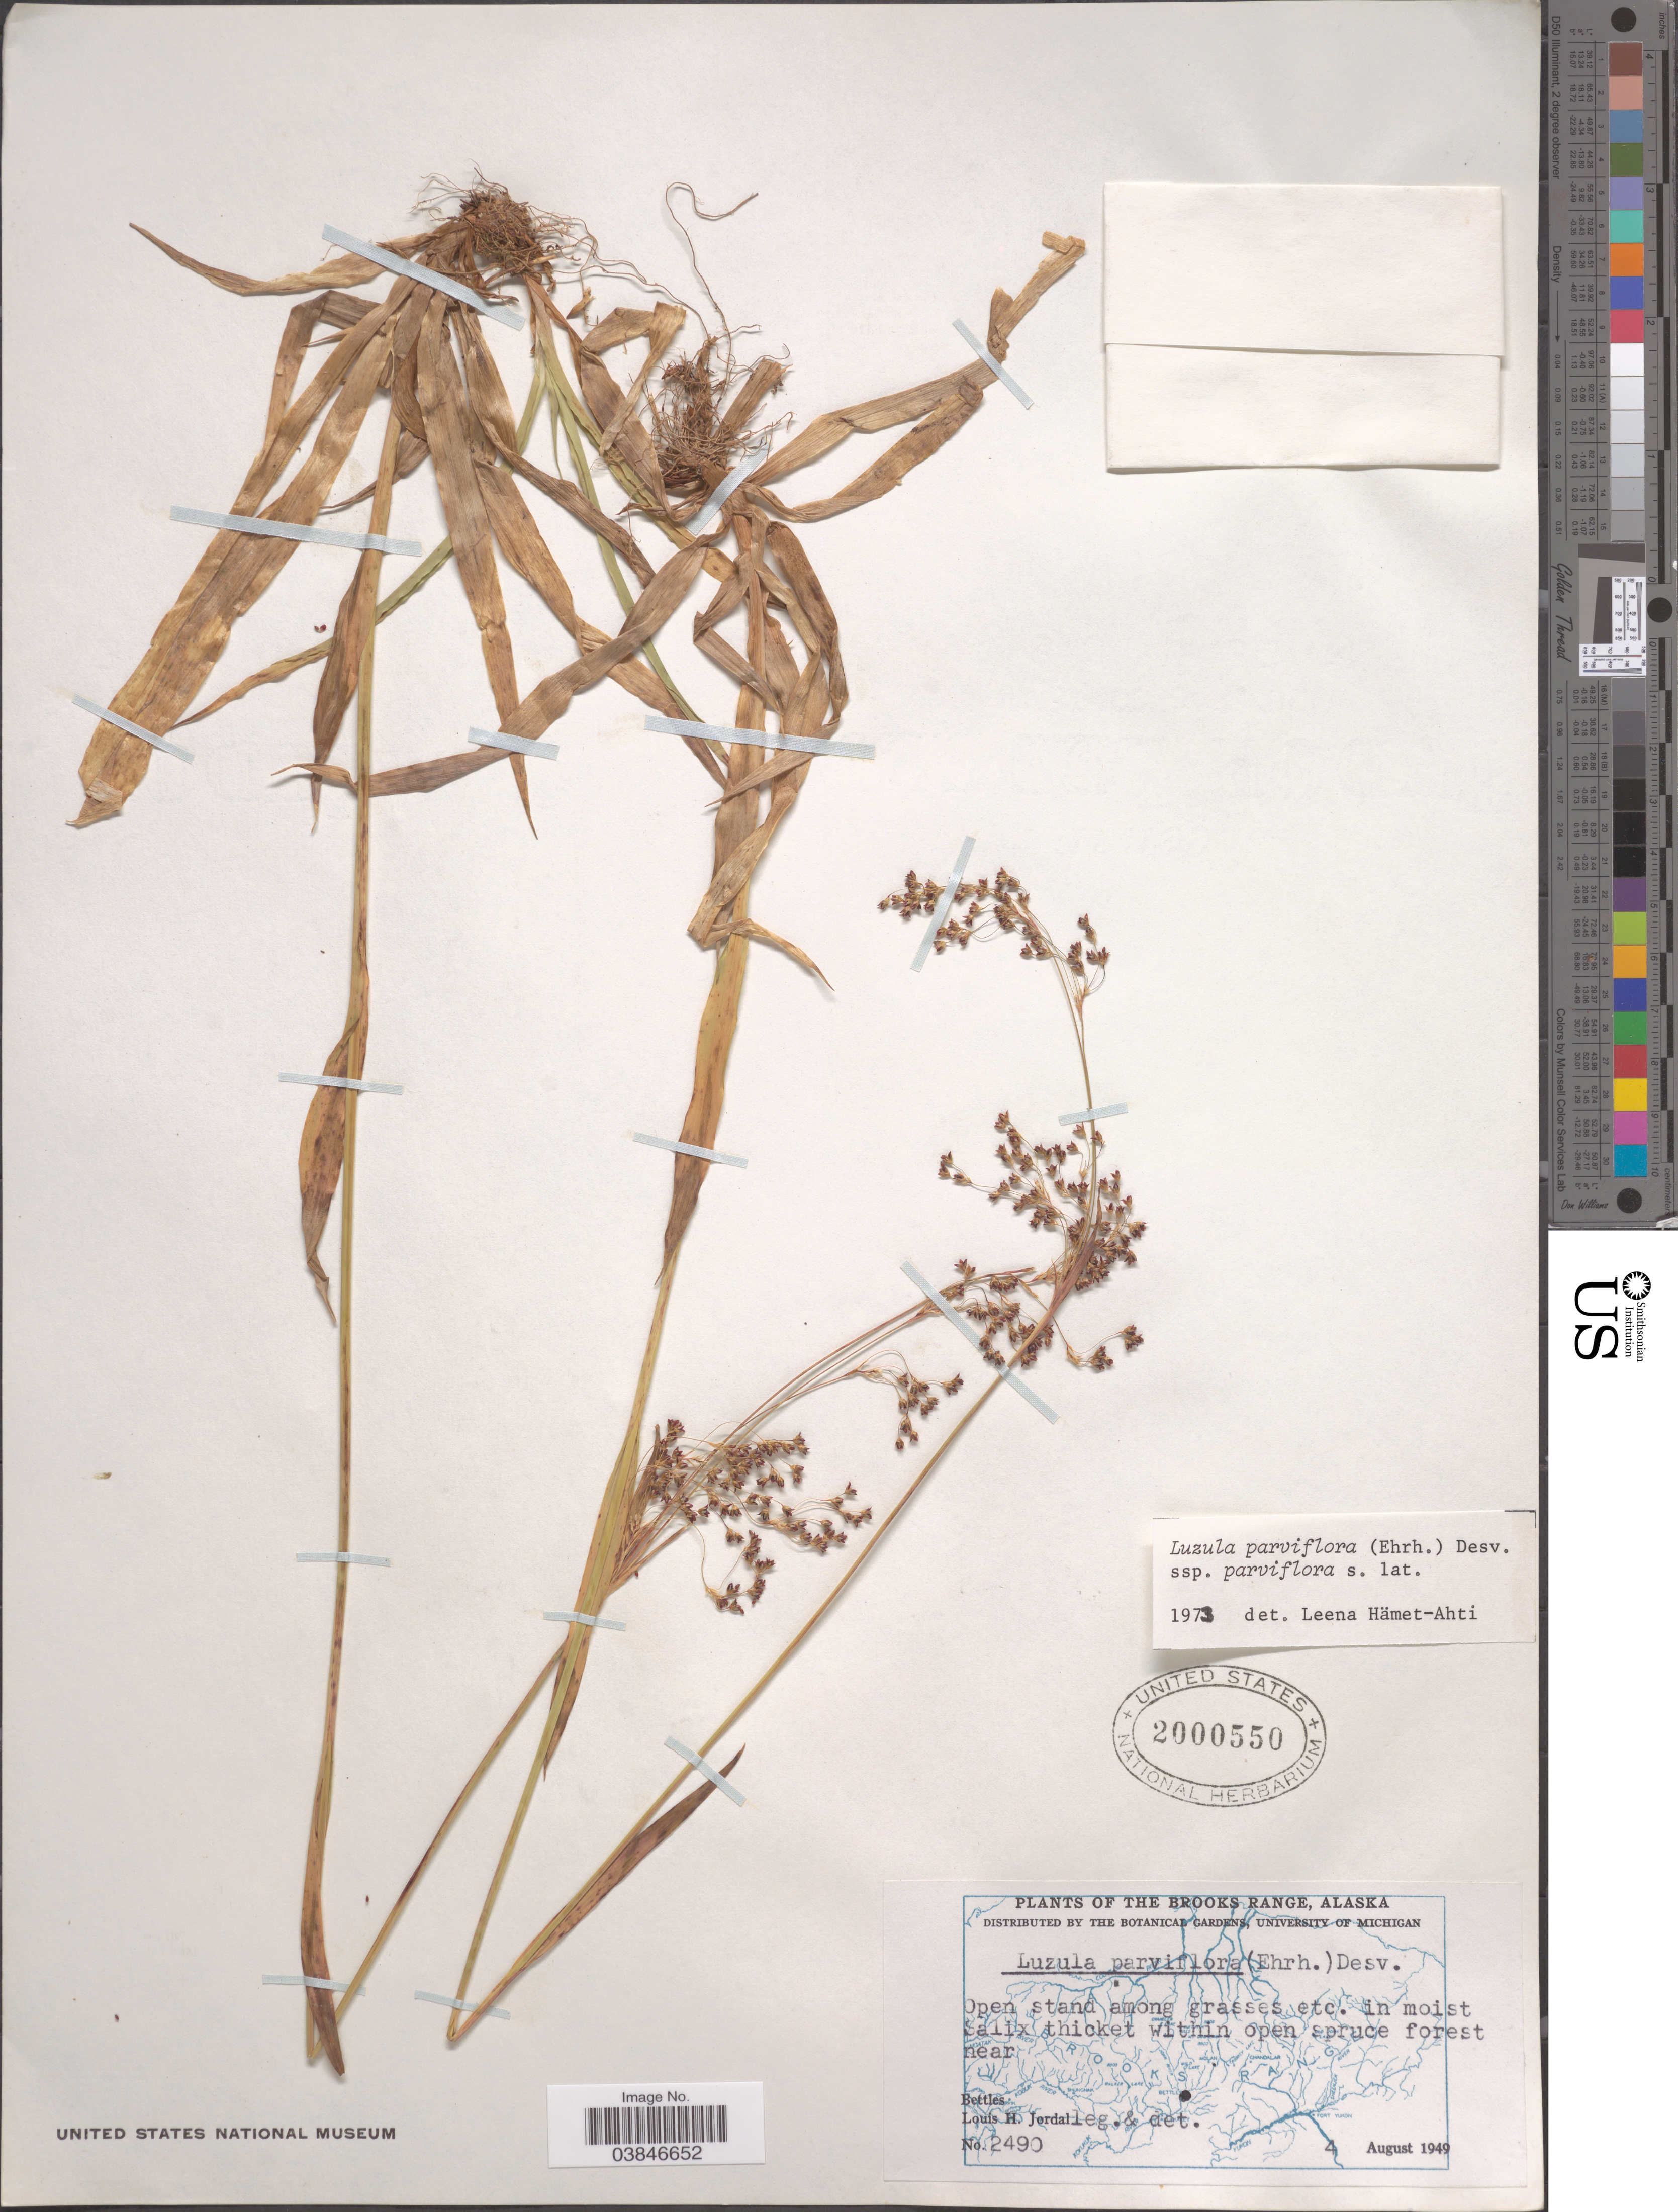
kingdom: Plantae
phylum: Tracheophyta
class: Liliopsida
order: Poales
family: Juncaceae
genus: Luzula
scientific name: Luzula parviflora subsp. parviflora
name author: (Ehrh.) Desv.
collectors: L. Jordal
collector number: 2490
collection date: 1949-08-04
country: United States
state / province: Alaska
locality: The Brooks Range. Near Bettles.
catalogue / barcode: US 2000550